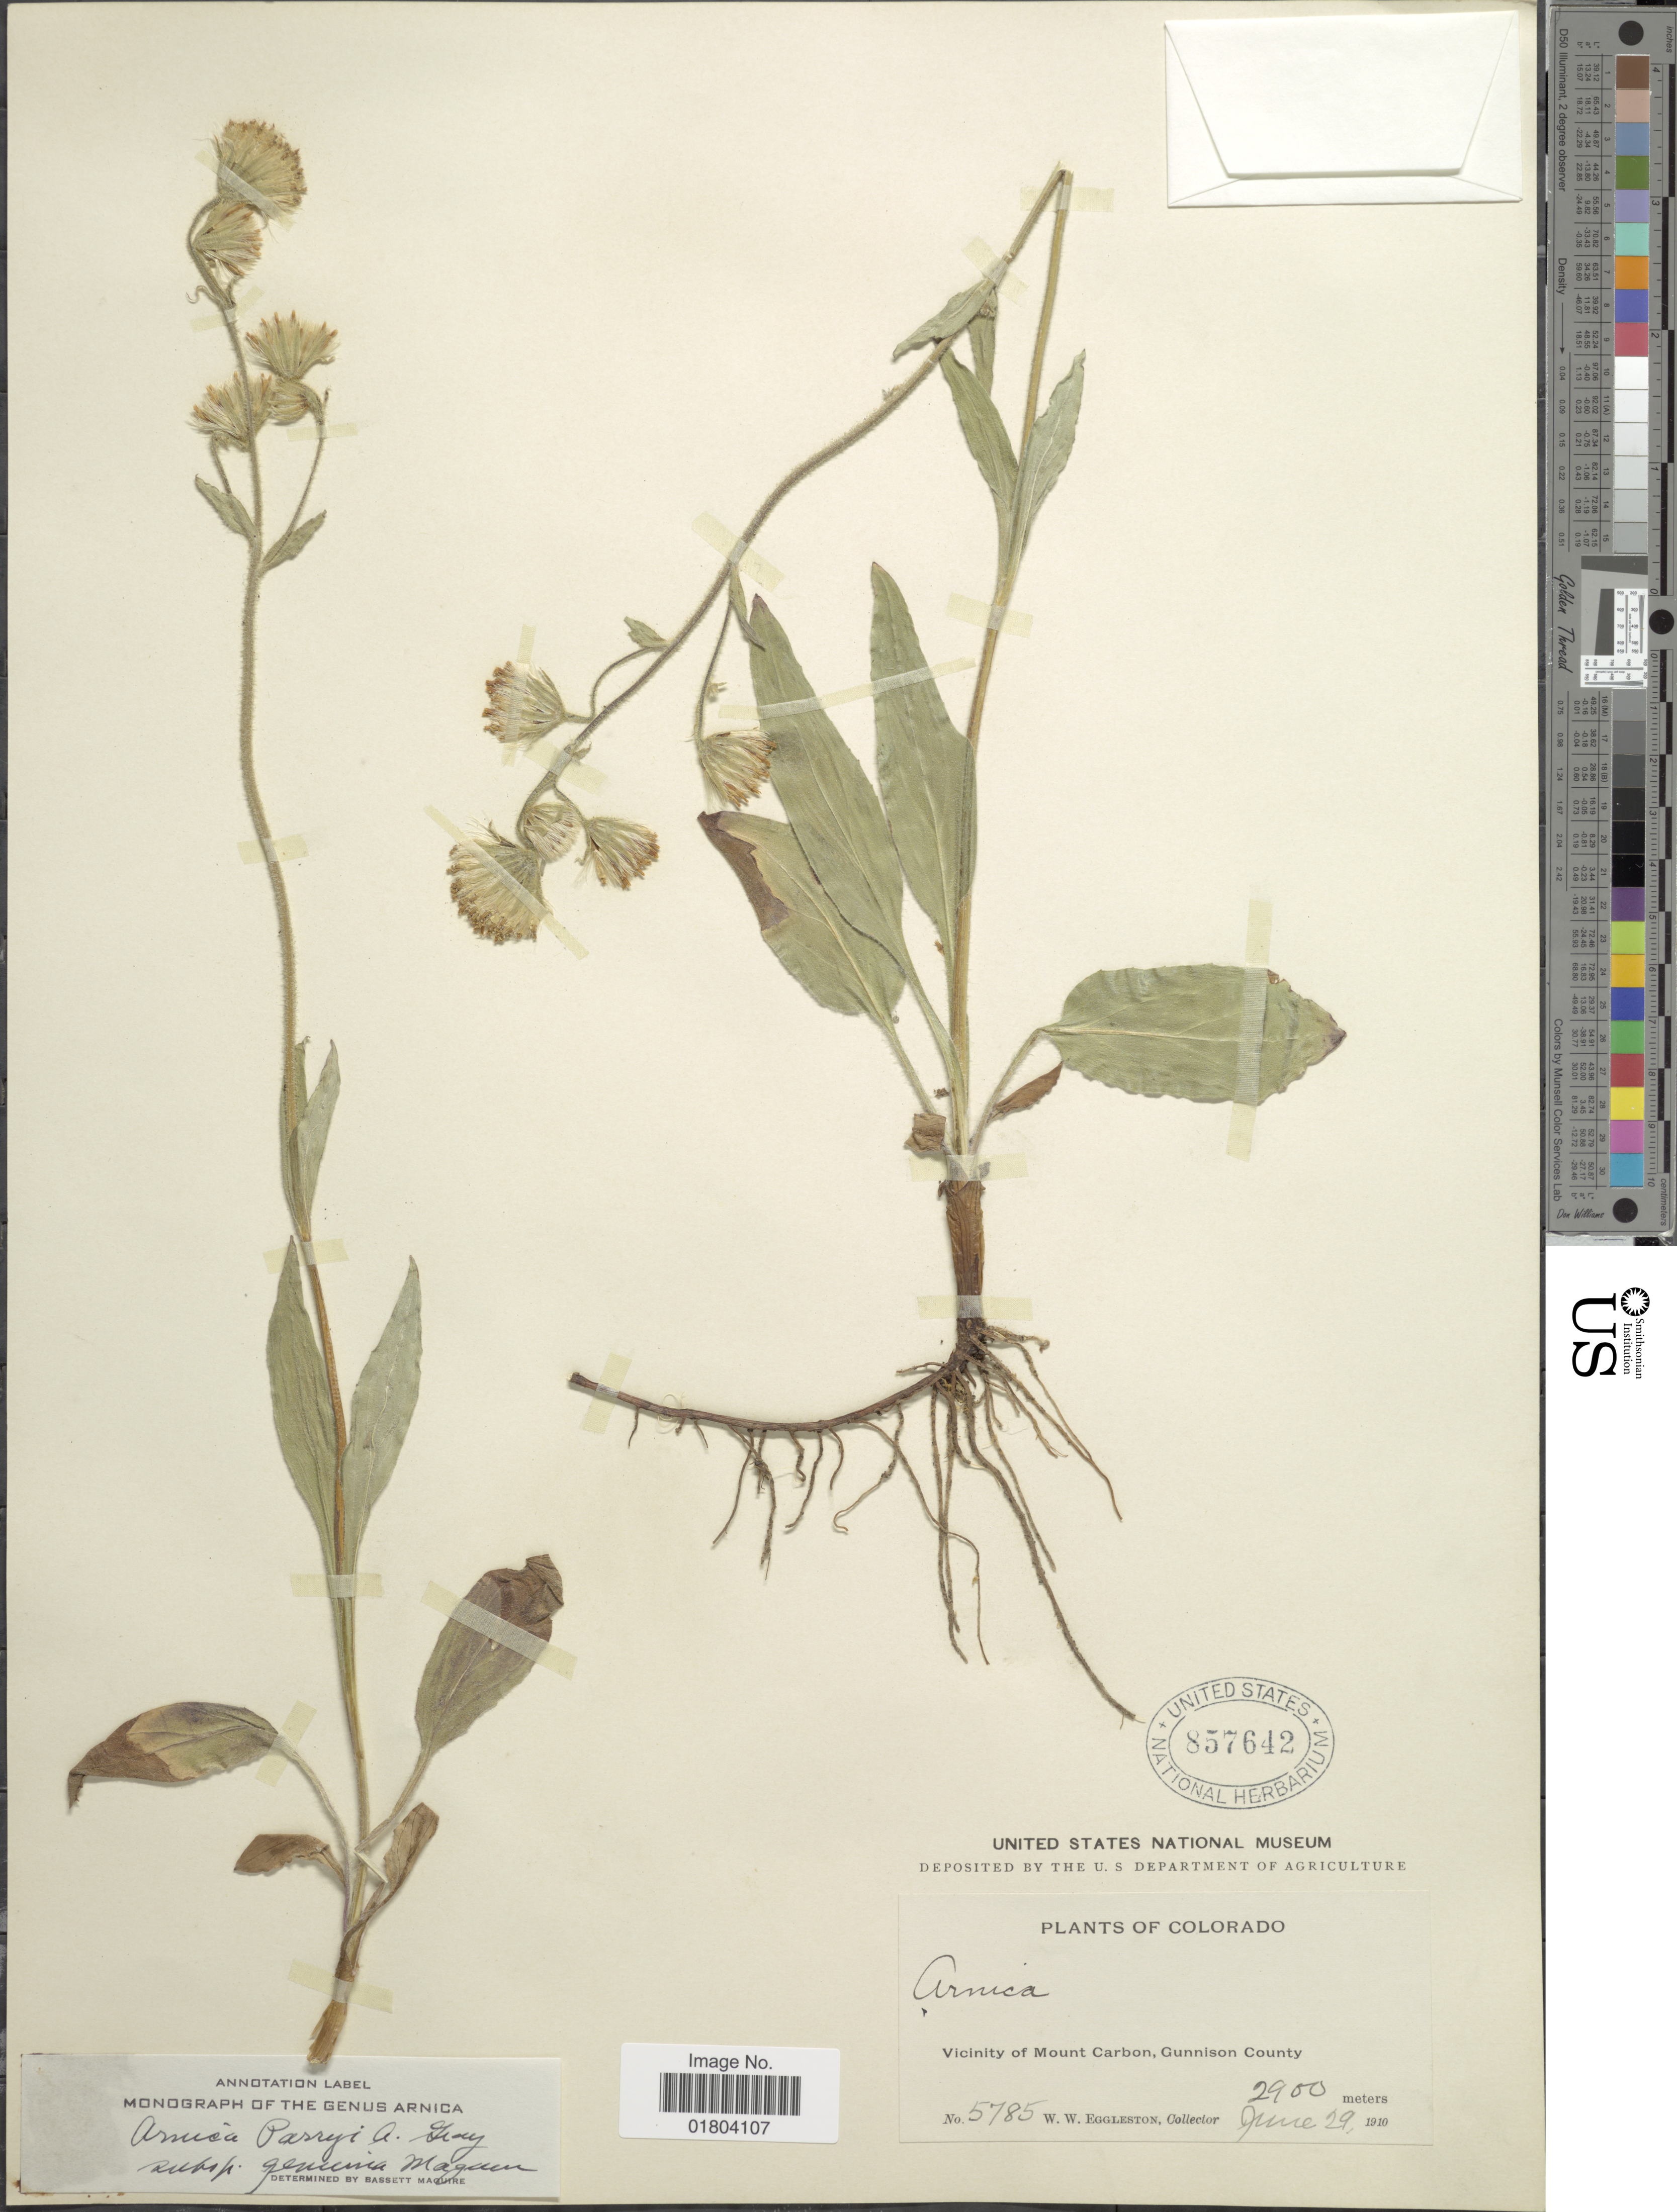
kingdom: Plantae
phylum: Tracheophyta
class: Magnoliopsida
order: Asterales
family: Asteraceae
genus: Arnica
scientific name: Arnica parryi subsp. genuina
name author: Maguire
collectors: W. W. Eggleston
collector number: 5758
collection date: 1910-06-29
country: United States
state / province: Colorado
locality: Vicinity of Mount Carbon, Gunnison County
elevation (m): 2900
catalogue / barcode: US 857642